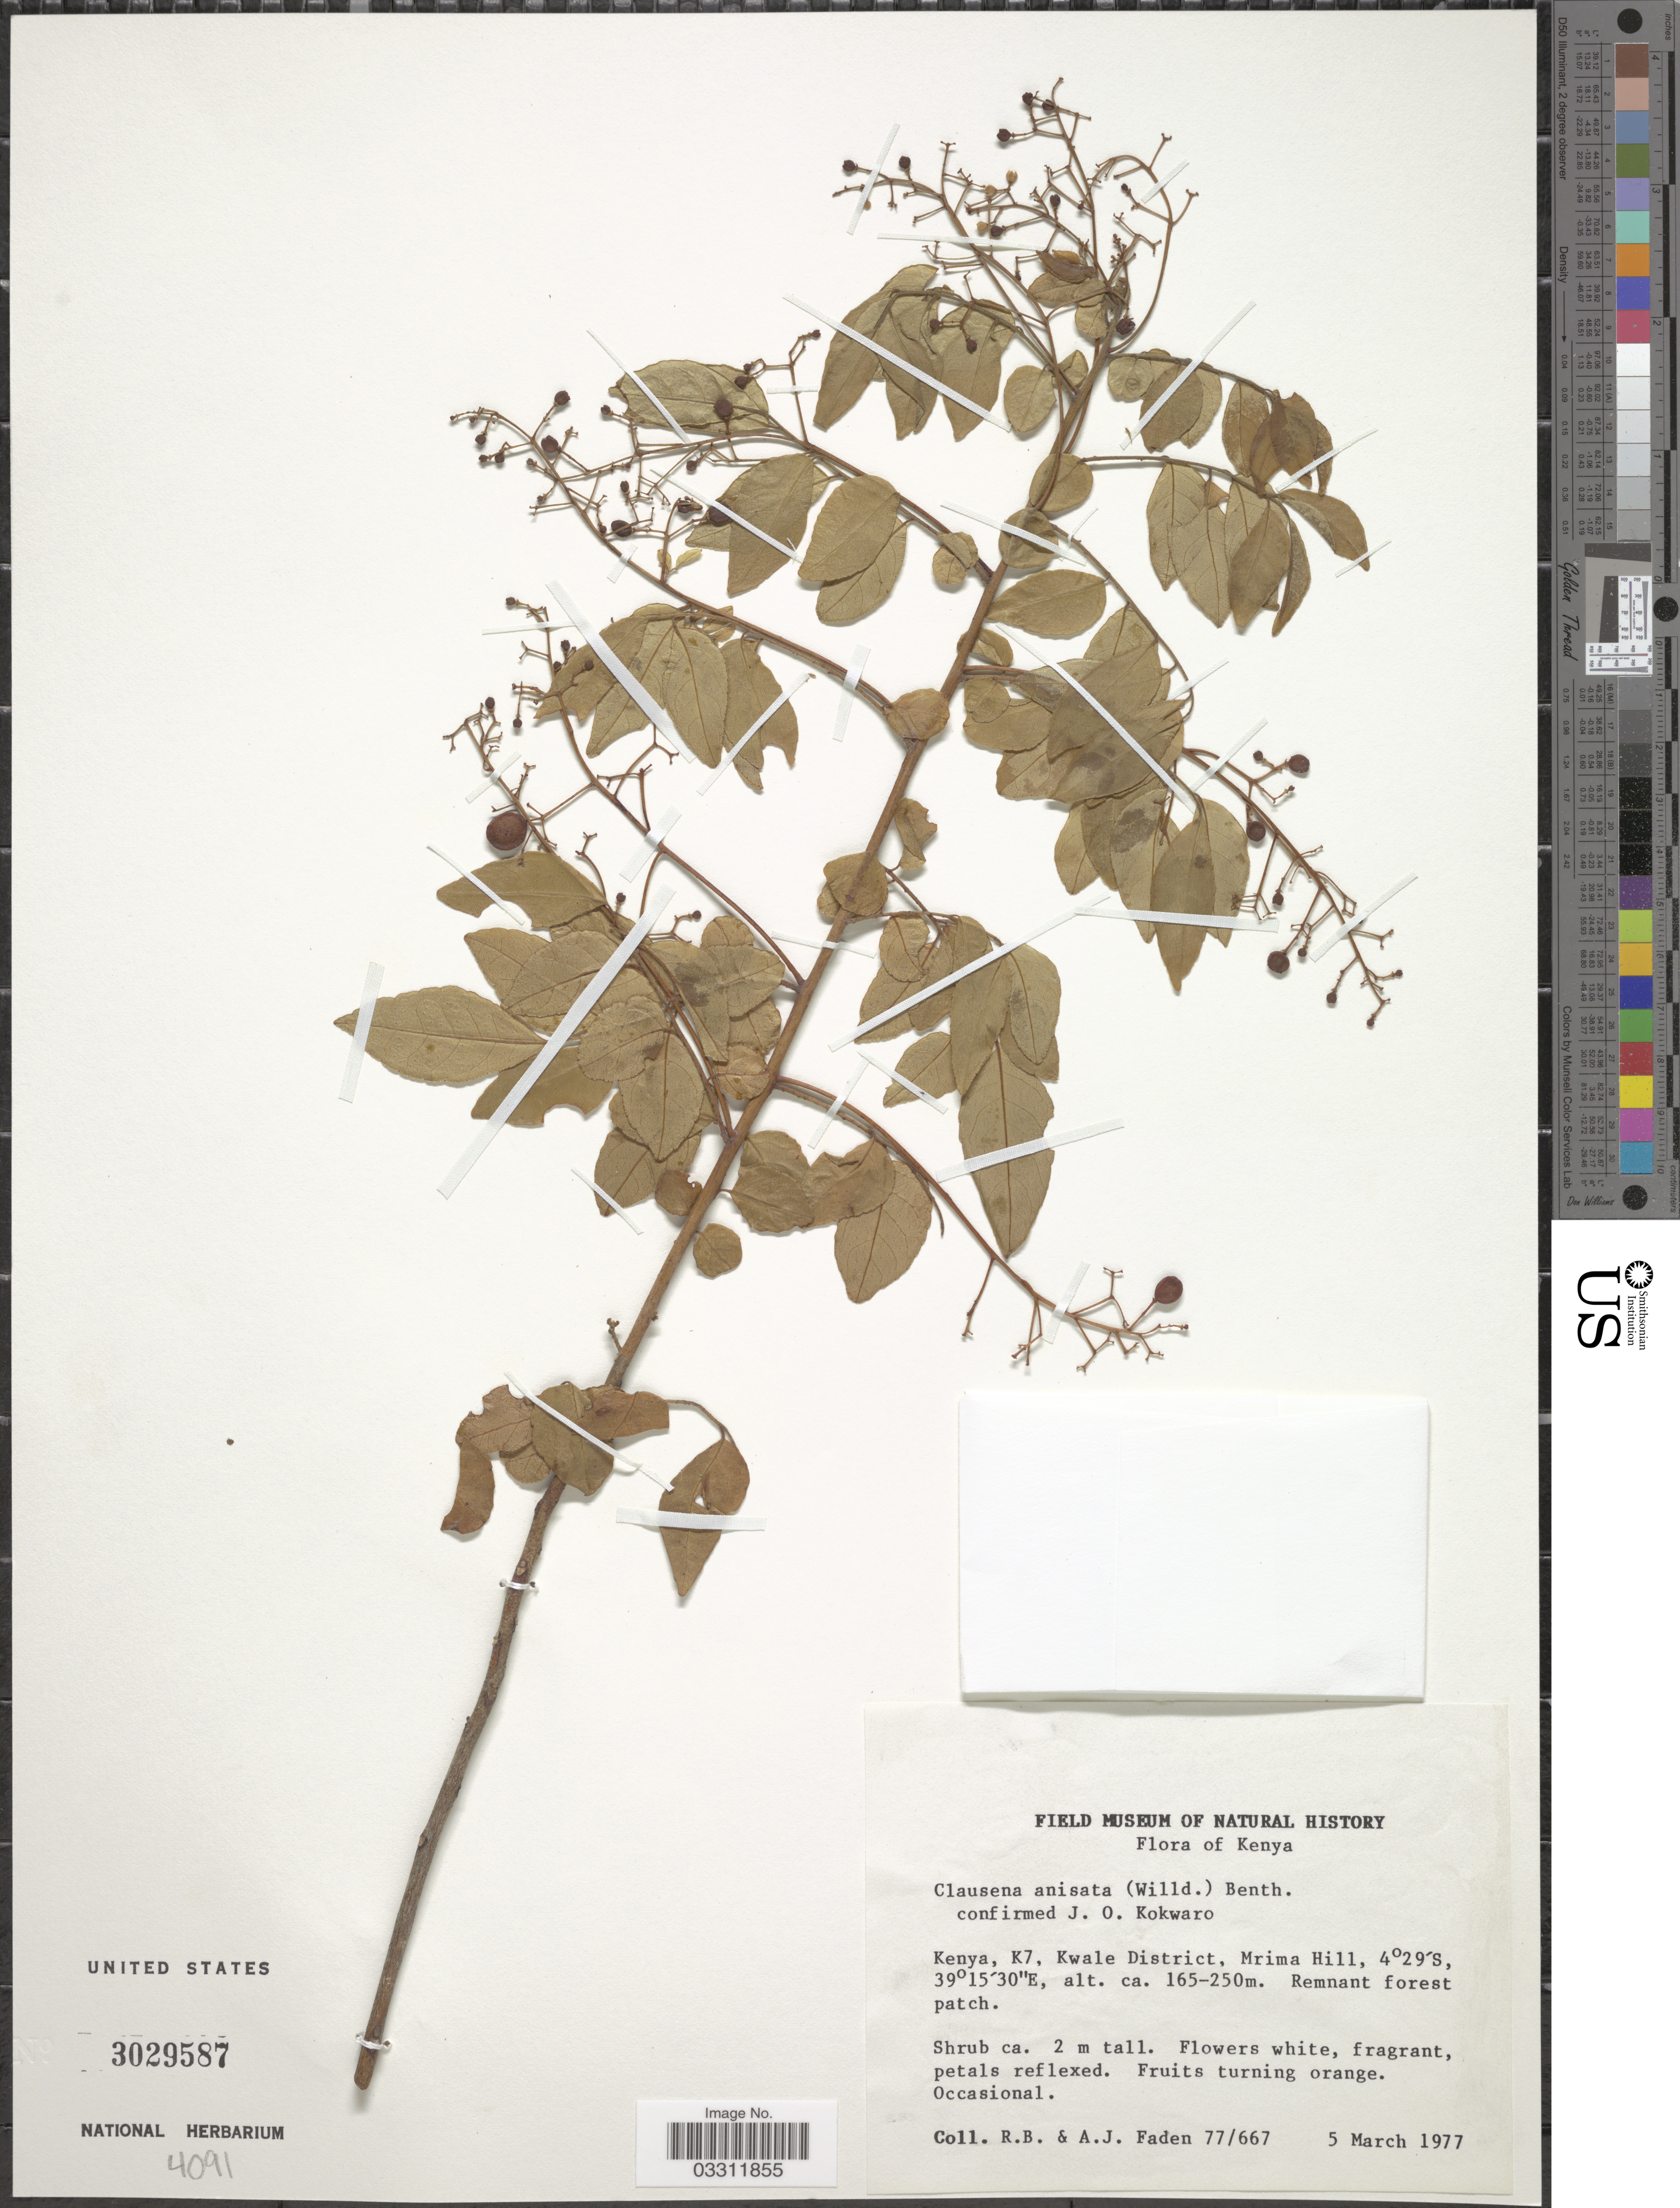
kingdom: Plantae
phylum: Tracheophyta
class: Magnoliopsida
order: Sapindales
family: Rutaceae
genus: Clausena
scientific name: Clausena anisata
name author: (Willd.) Benth.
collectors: R. B. Faden & A. J. Faden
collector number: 77/667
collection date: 1977-03-05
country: Kenya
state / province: Kwale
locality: K7, Kwale District, Mrima Hill.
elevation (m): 165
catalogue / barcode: US 3029587